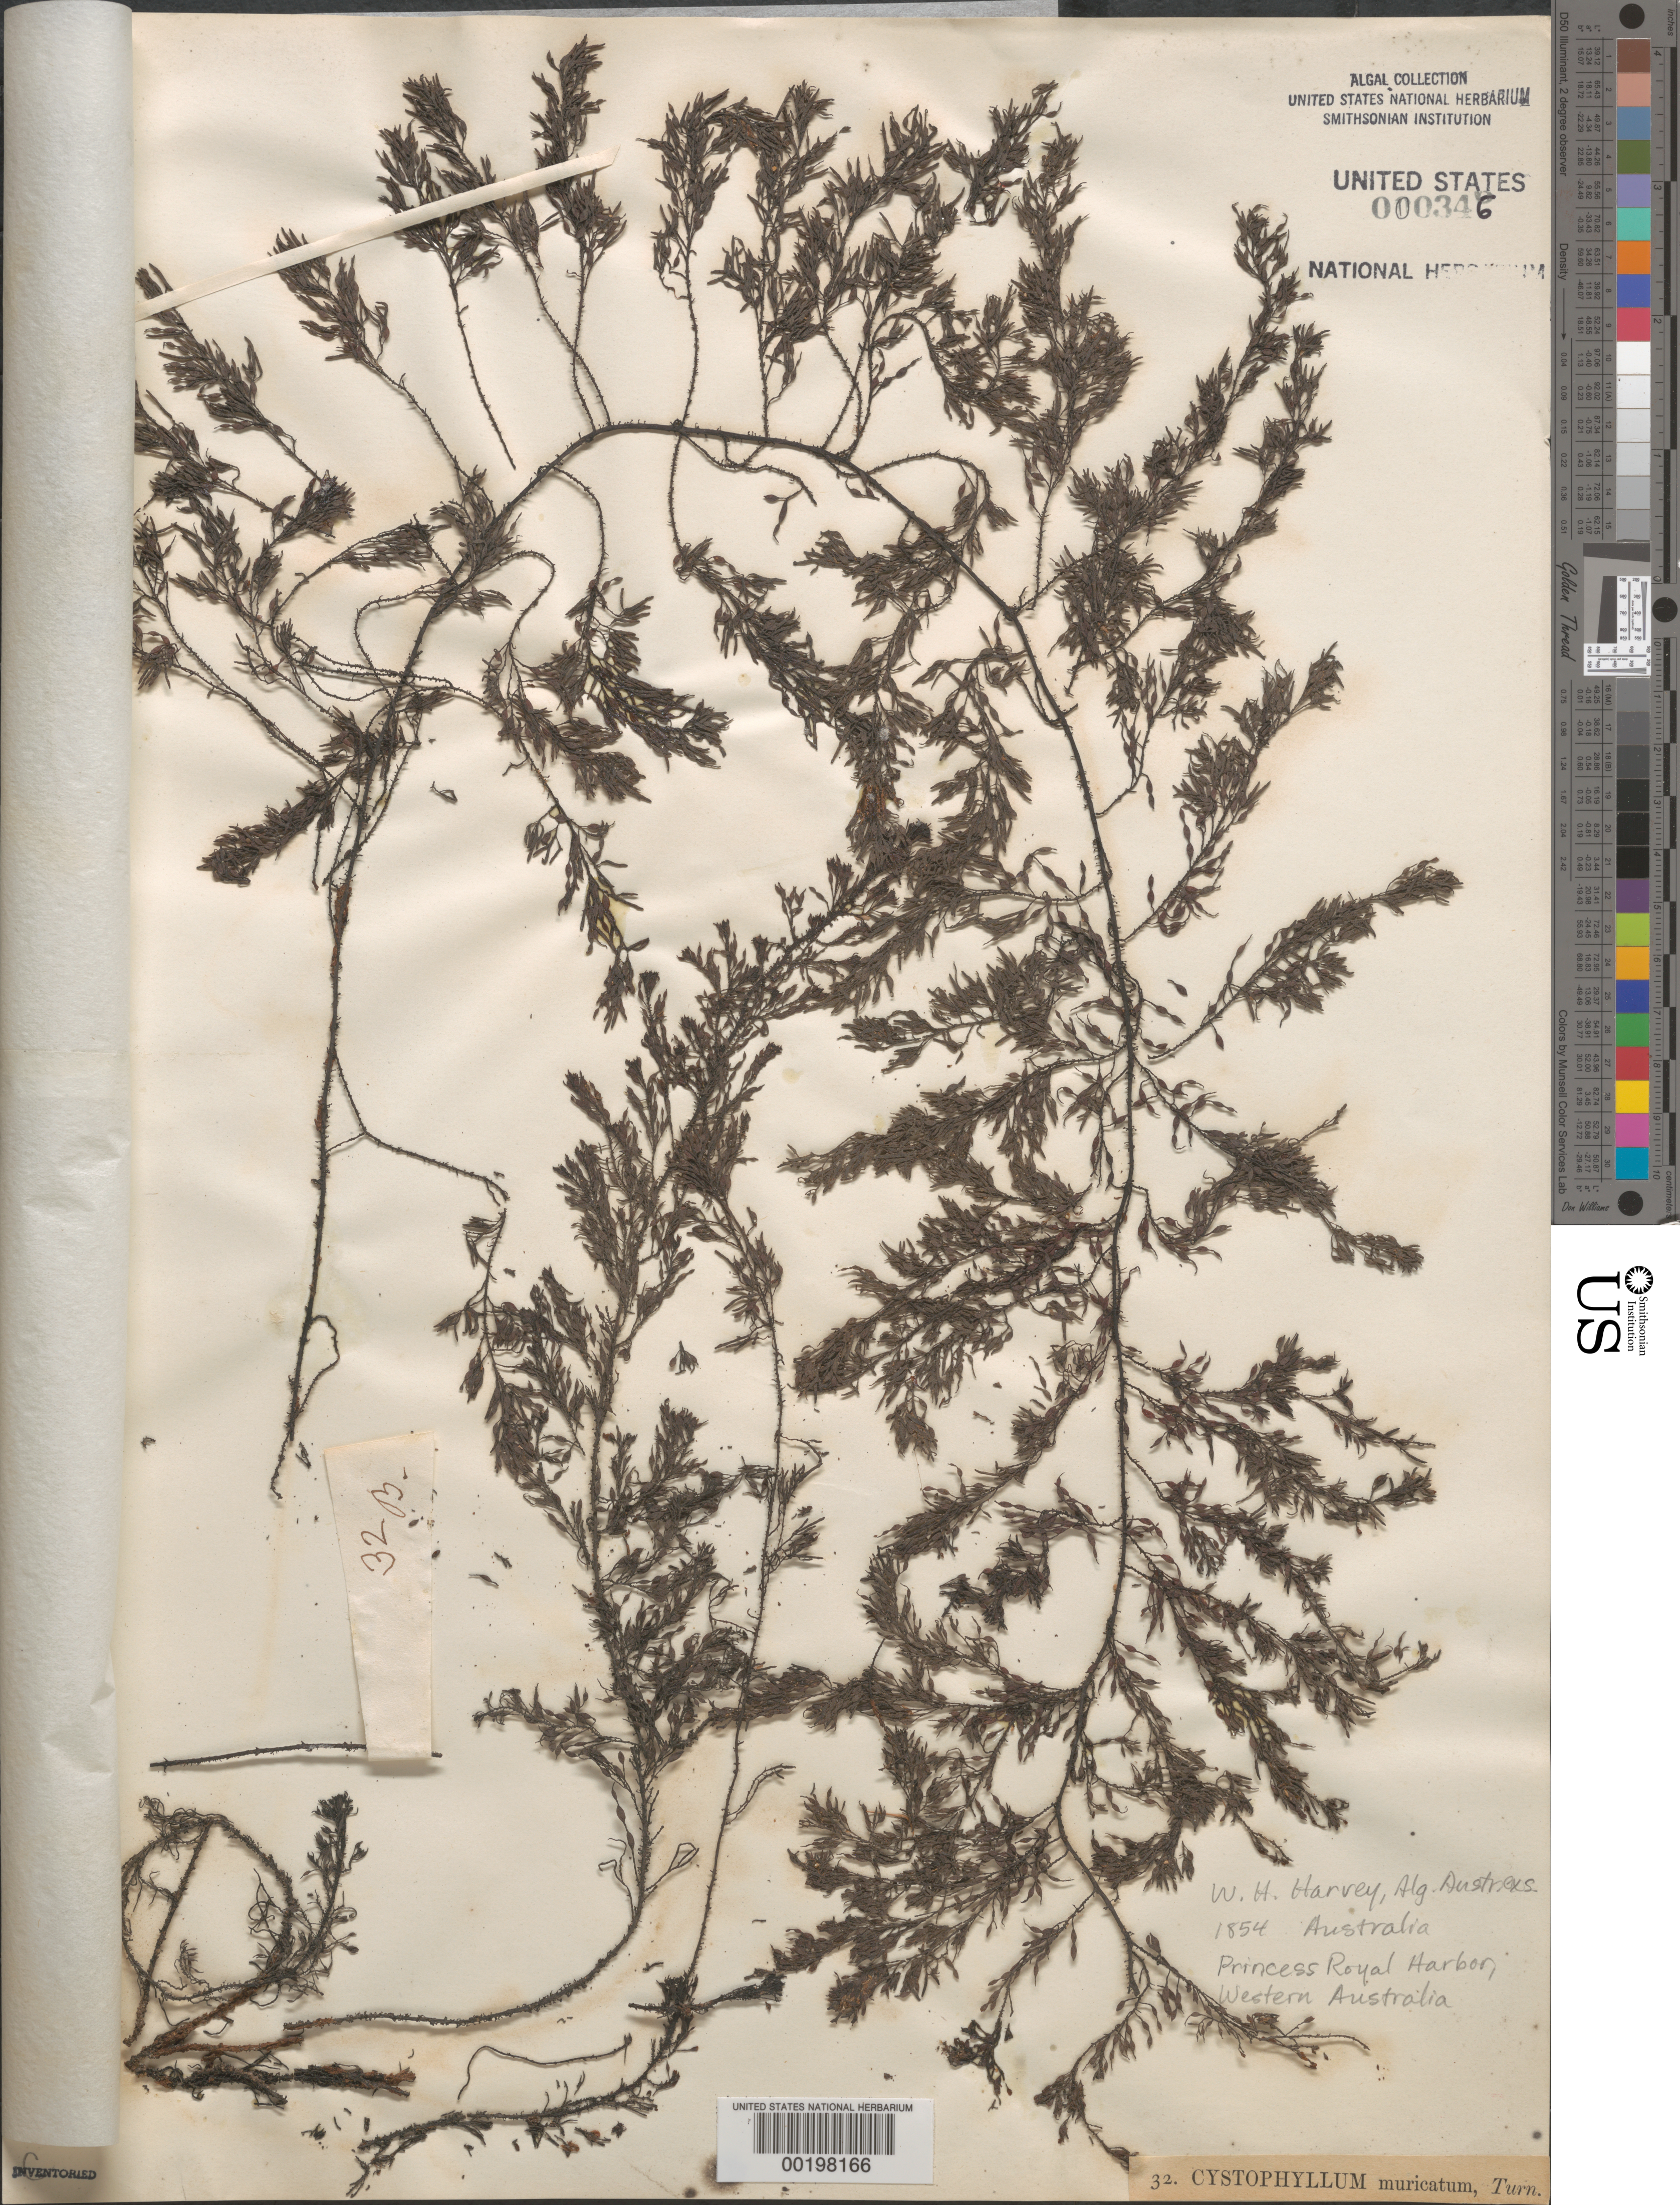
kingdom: Chromista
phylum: Ochrophyta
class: Phaeophyceae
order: Fucales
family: Sargassaceae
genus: Cystoseira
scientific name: Cystoseira trinodis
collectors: W. Harvey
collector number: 32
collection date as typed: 1854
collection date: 1854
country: Australia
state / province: Western Australia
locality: Princess Royal Harbor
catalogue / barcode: US 346